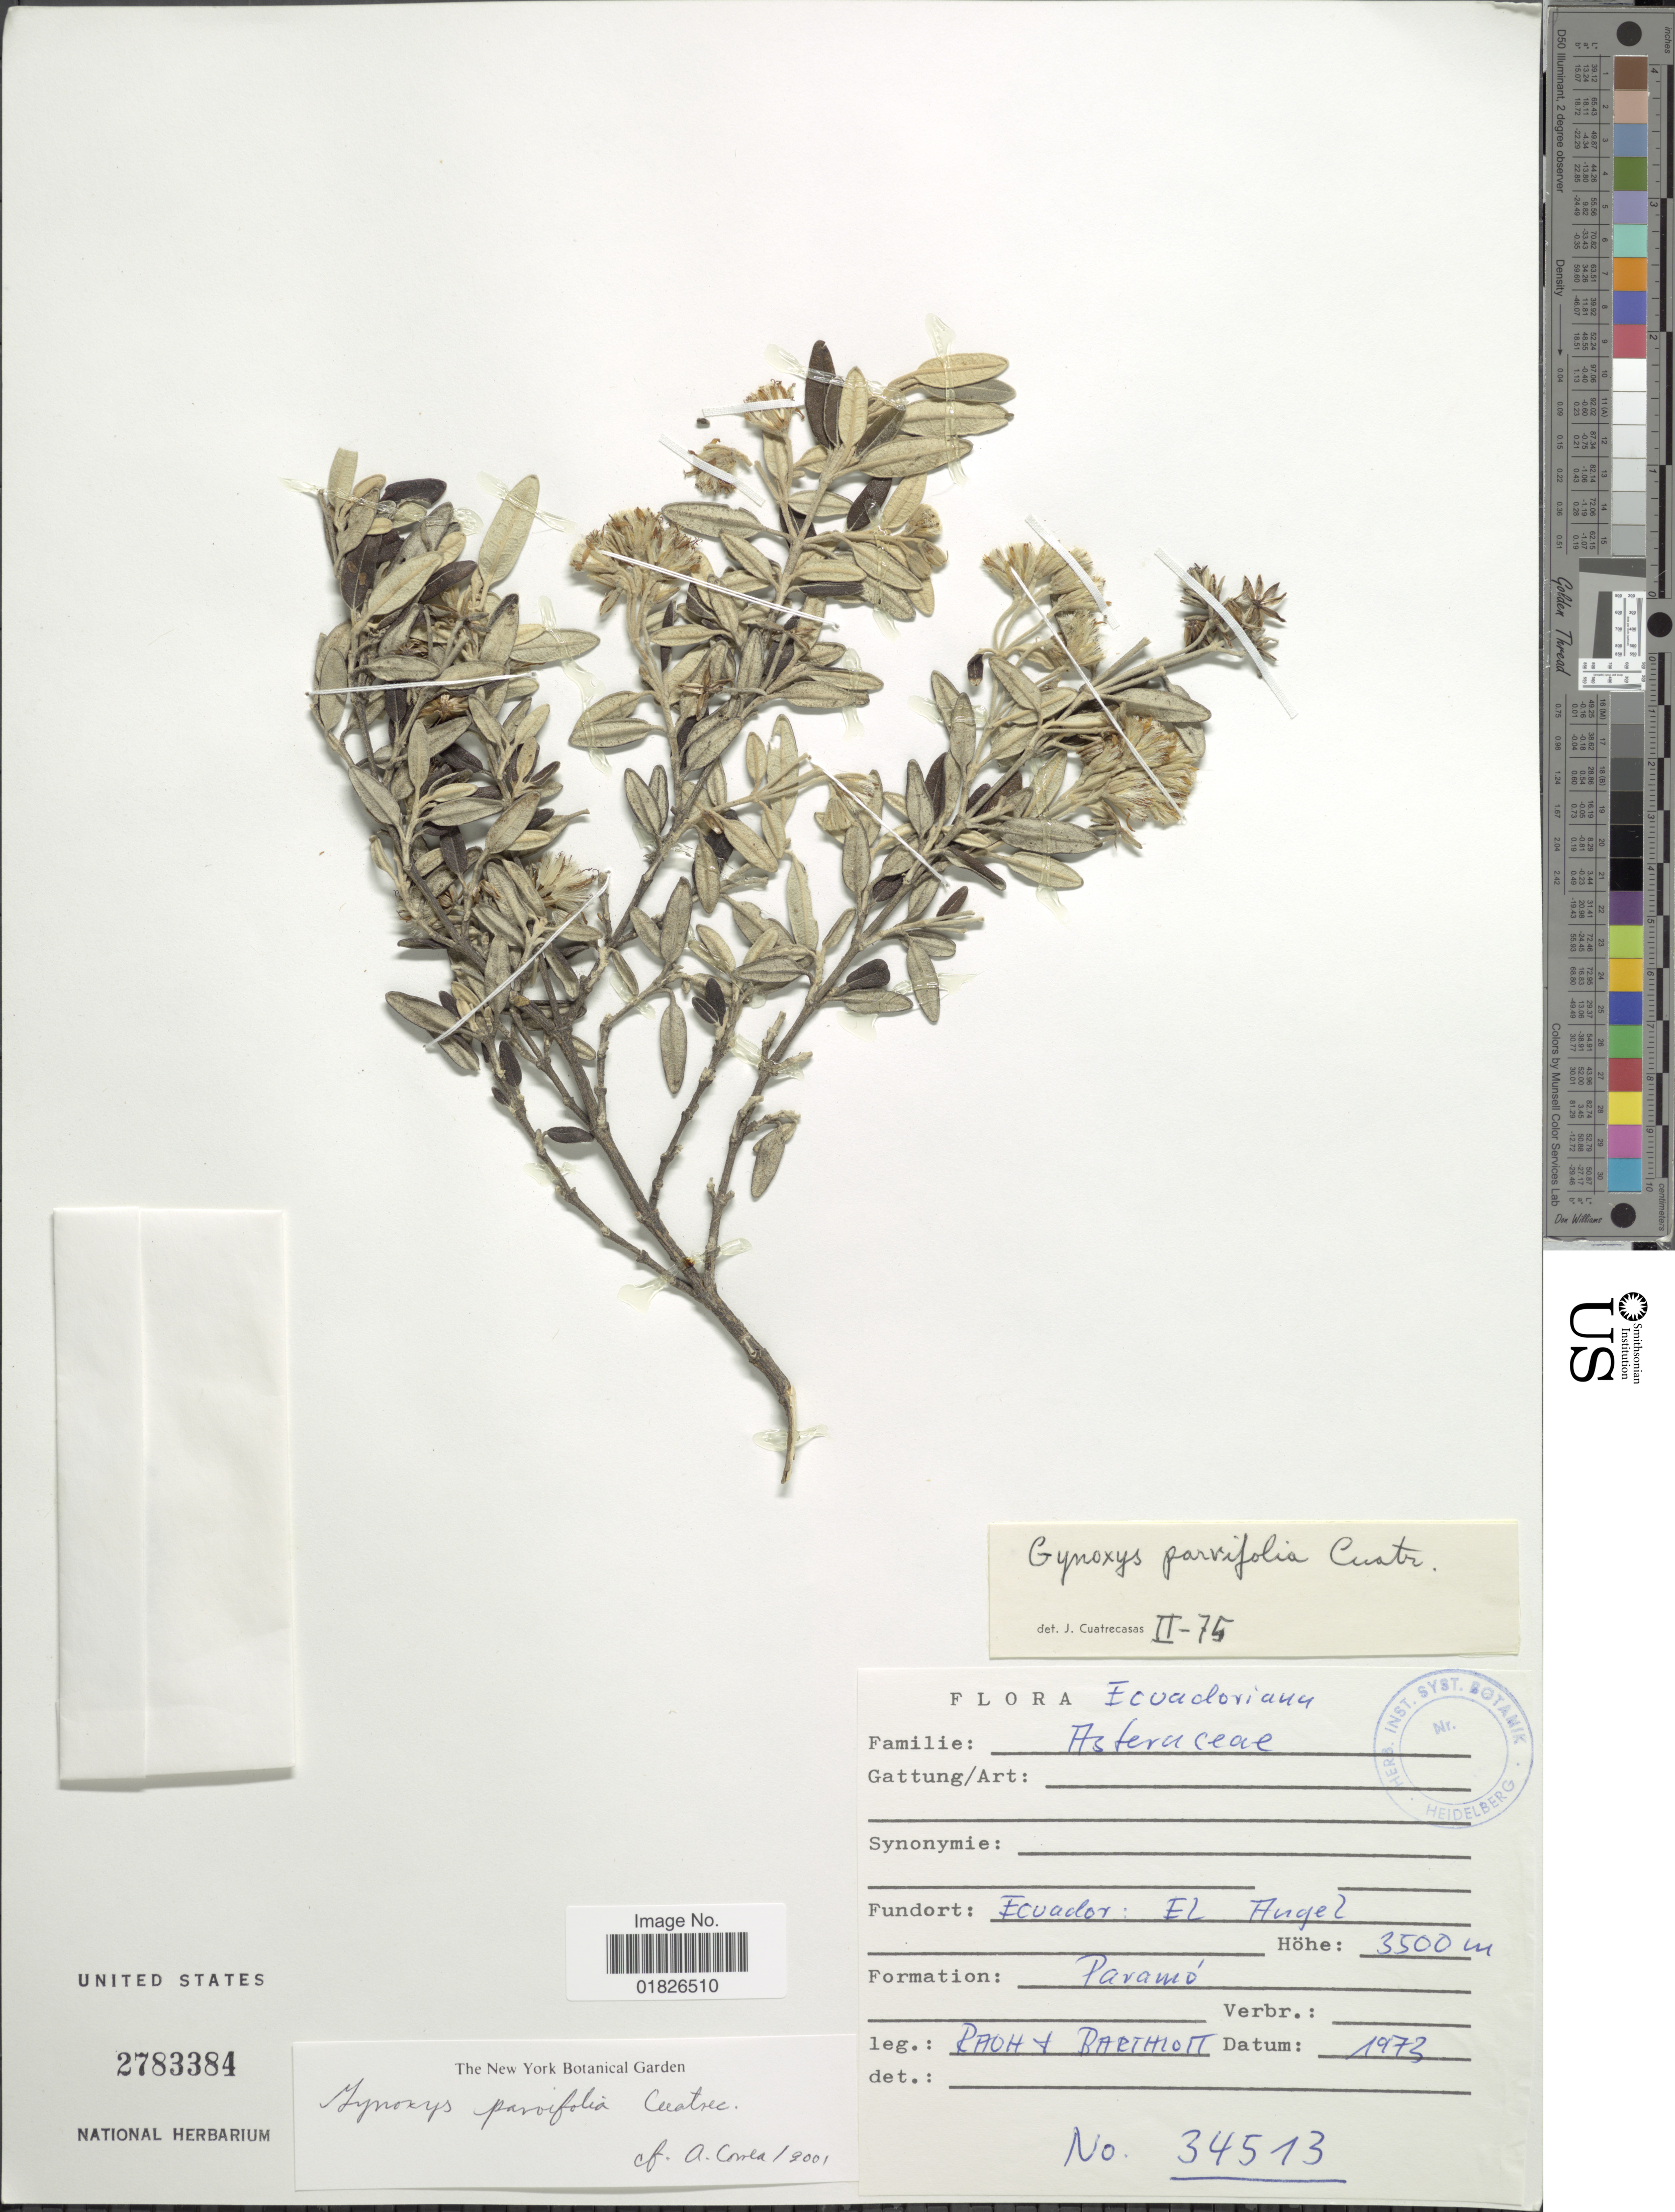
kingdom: Plantae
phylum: Tracheophyta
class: Magnoliopsida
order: Asterales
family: Asteraceae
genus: Gynoxys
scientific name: Gynoxys parvifolia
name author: Cuatrec.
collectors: Raoh & Barthlott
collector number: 34513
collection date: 1973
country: Ecuador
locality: El Angel, Paramo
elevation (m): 3500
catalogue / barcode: US 2783384